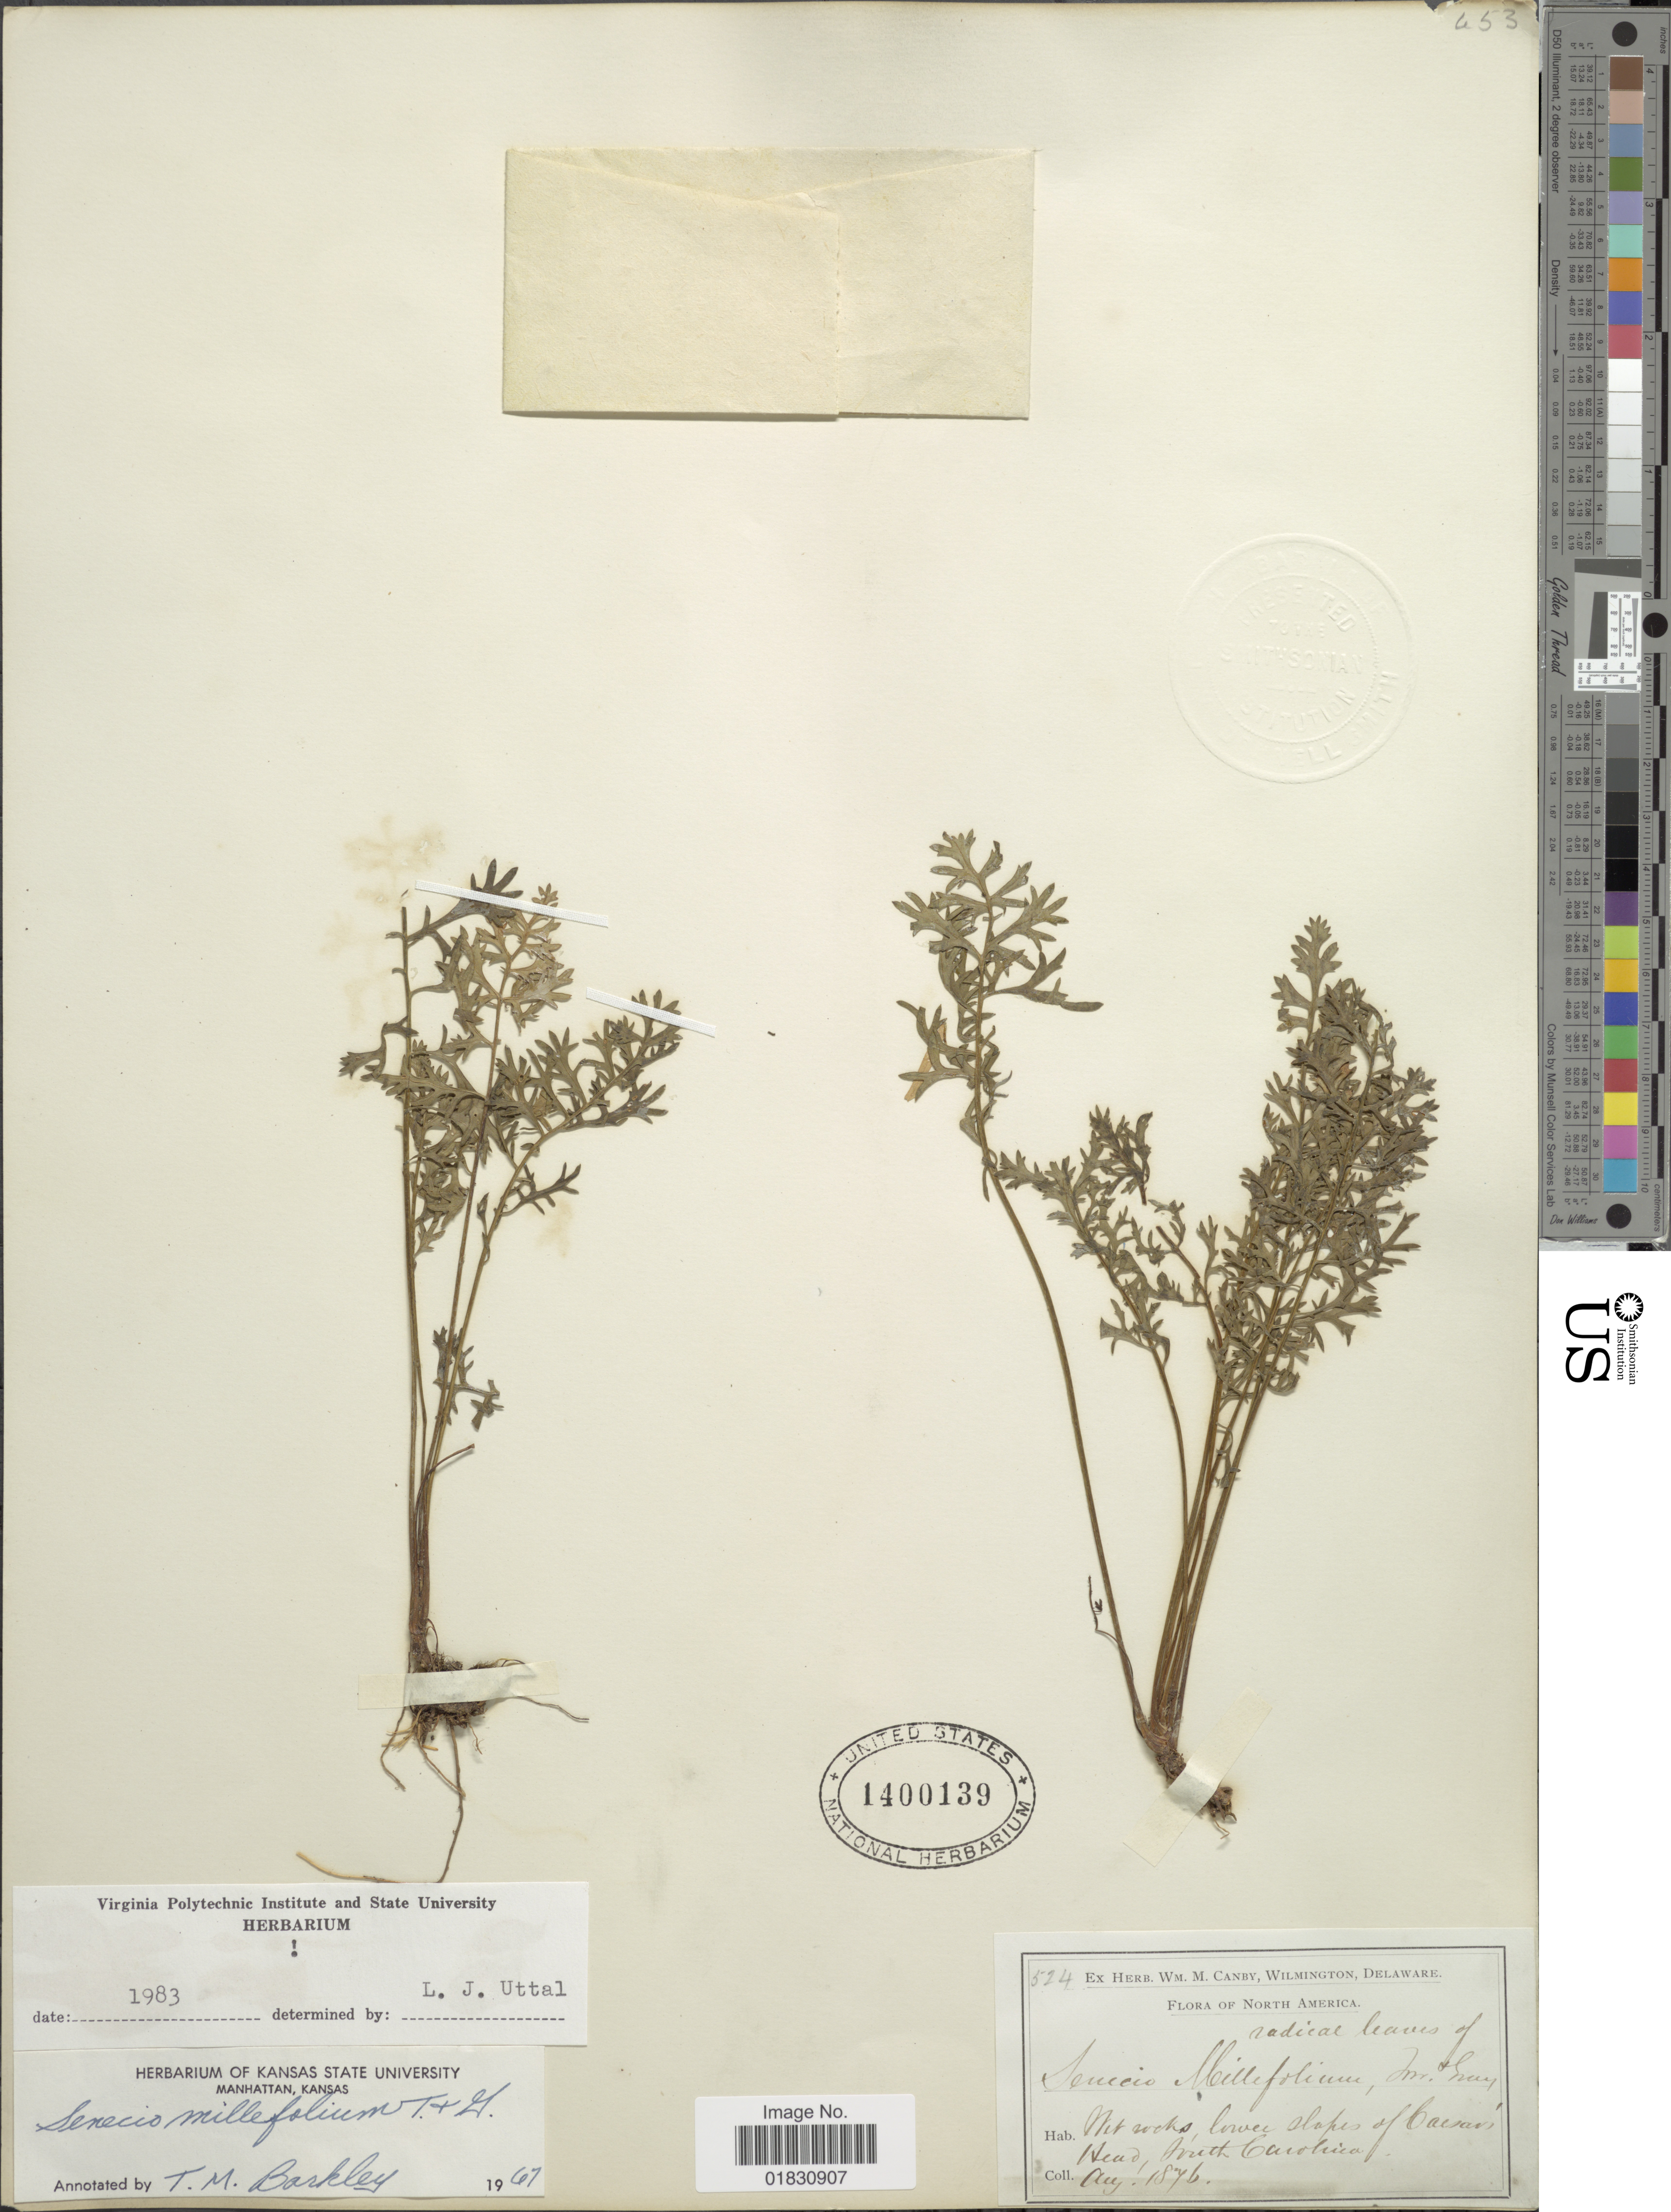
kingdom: Plantae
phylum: Tracheophyta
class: Magnoliopsida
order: Asterales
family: Asteraceae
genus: Packera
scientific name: Packera millefolium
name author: (Torr. & A. Gray) W.A. Weber & Á. Löve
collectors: ex herb. W.M. Canby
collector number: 524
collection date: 1876-08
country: United States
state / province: North Carolina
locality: Lower slopes of Carsons Head, North Carolina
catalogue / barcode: US 1400139